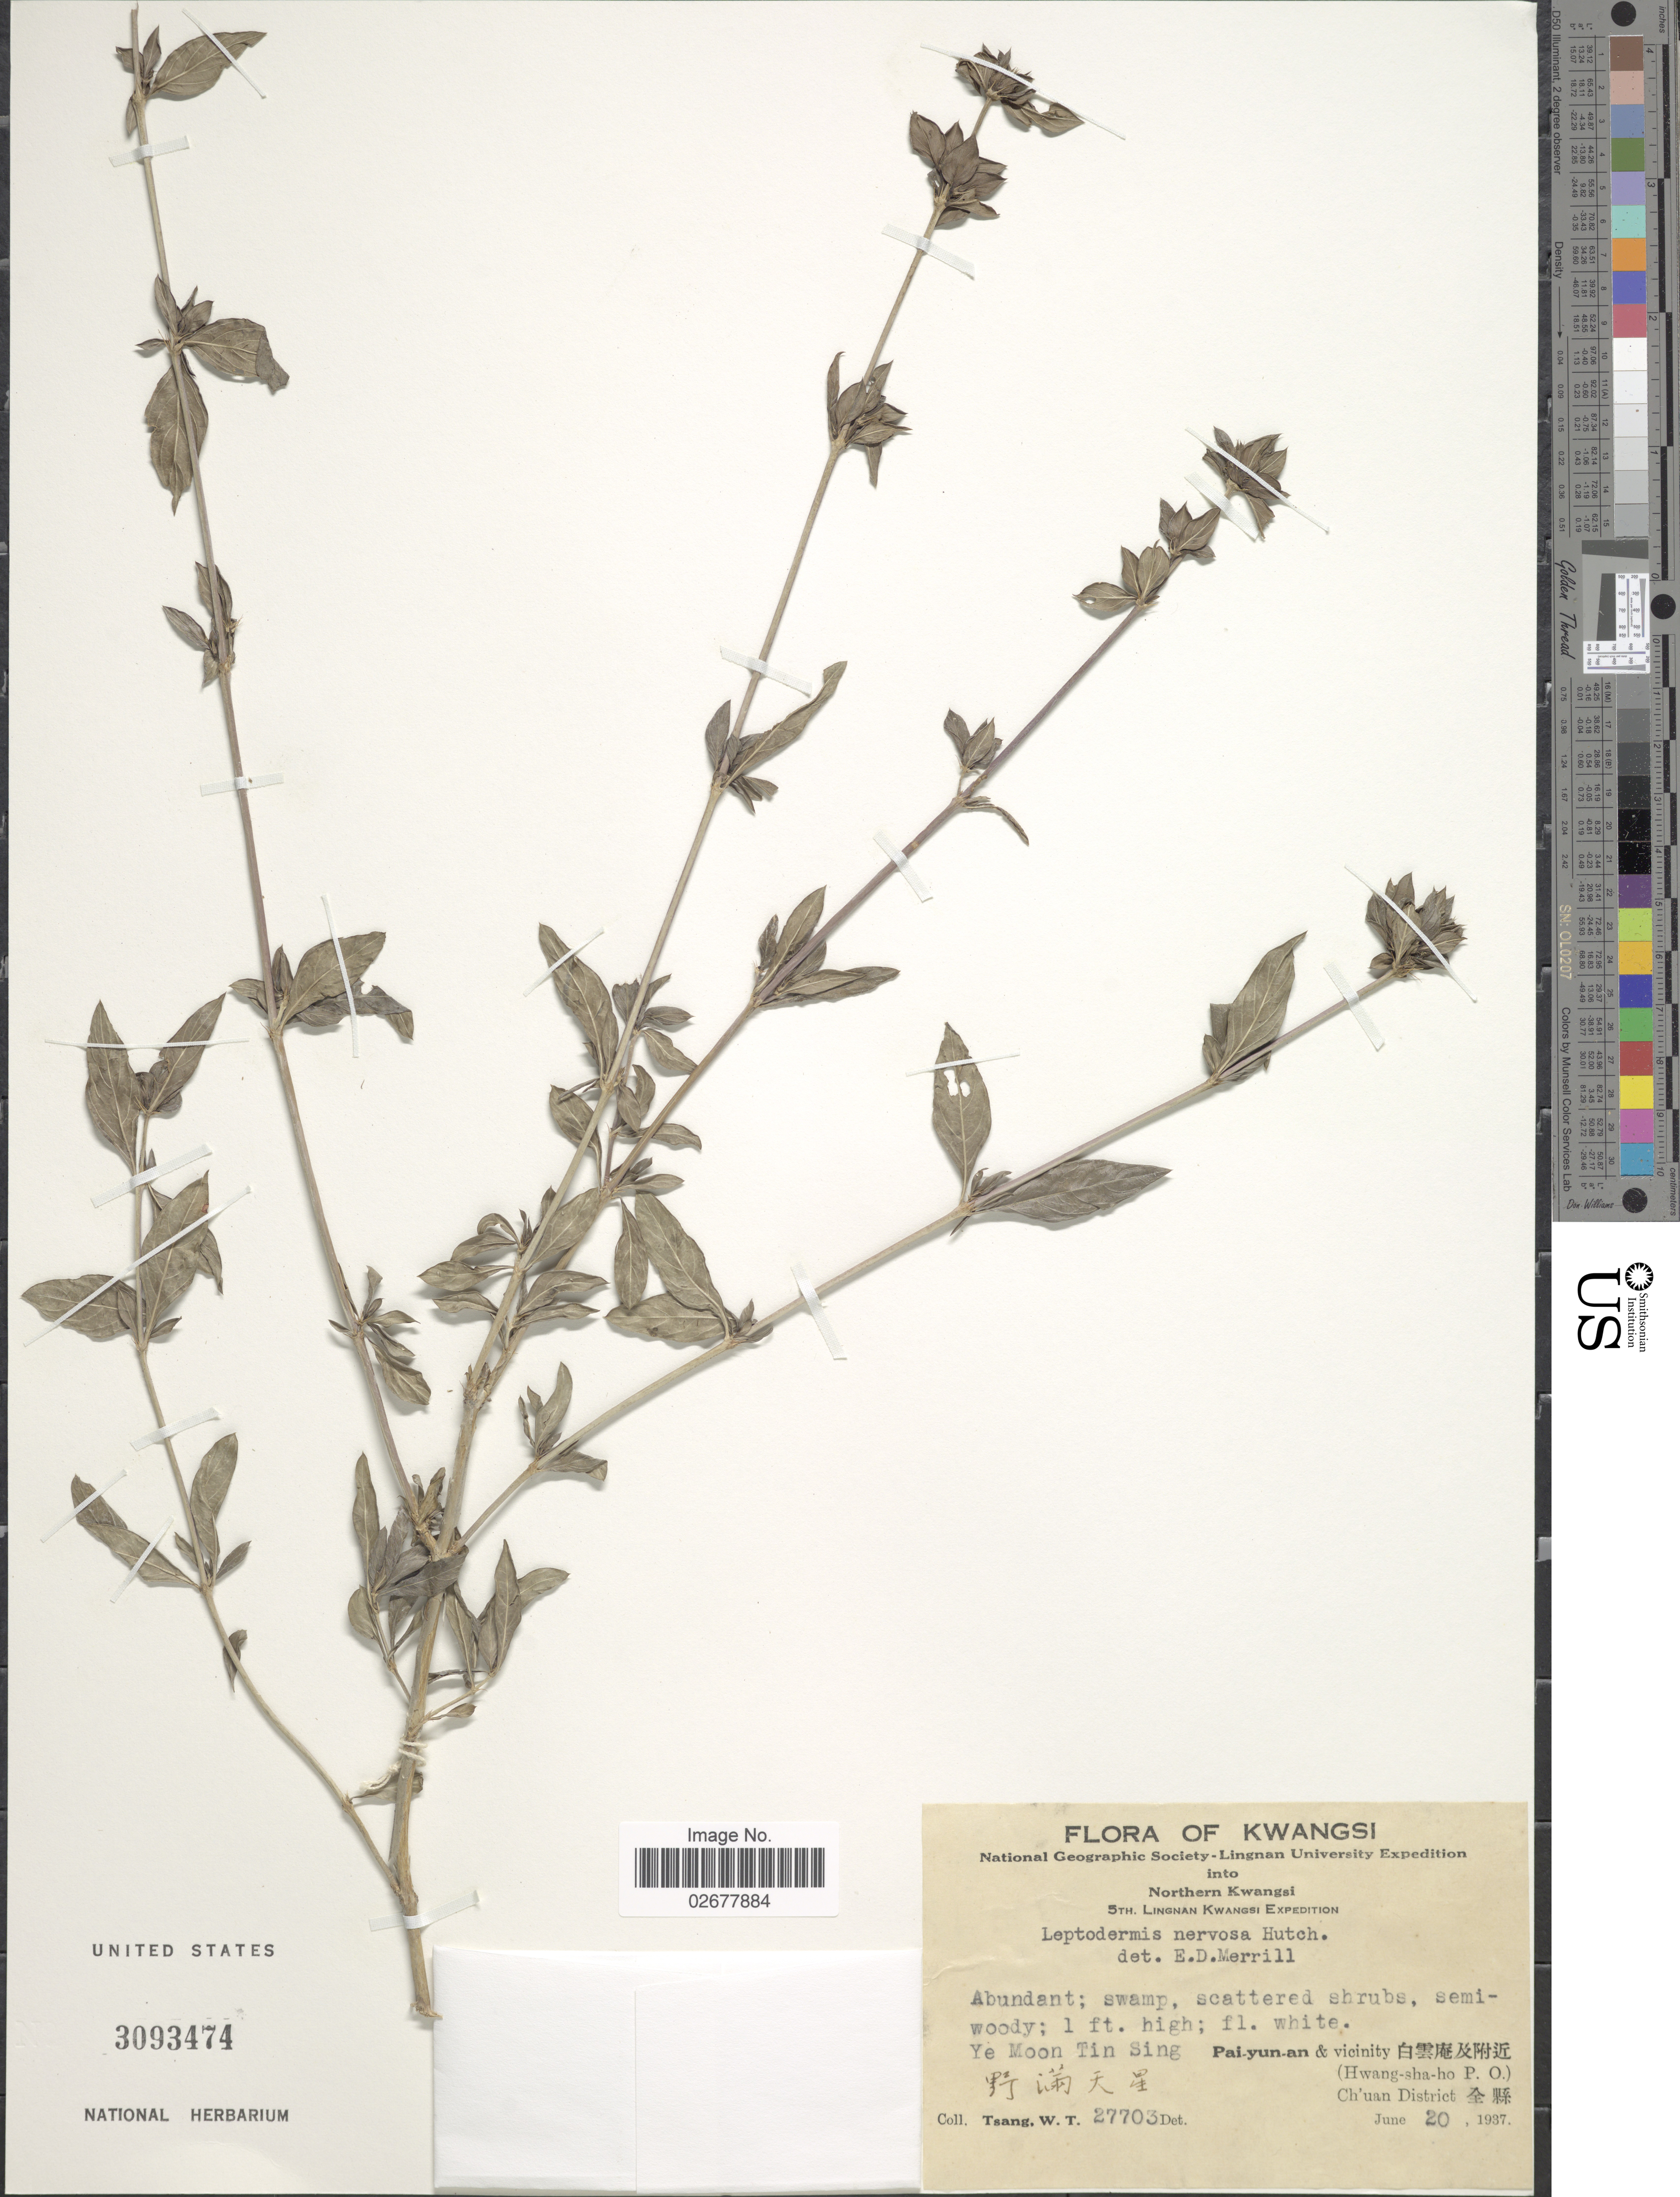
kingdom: Plantae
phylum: Tracheophyta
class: Magnoliopsida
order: Gentianales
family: Rubiaceae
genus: Serissa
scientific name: Serissa serrisoides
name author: (DC.) Druce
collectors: W. T. Tsang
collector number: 27703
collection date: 1937-06-20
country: China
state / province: Guangxi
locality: Kwangsi, Ye Moon Tin Sing, Pai-yun-an & vicinity (Hwang-sha-ho P.O.) Ch'uan District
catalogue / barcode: US 3093474